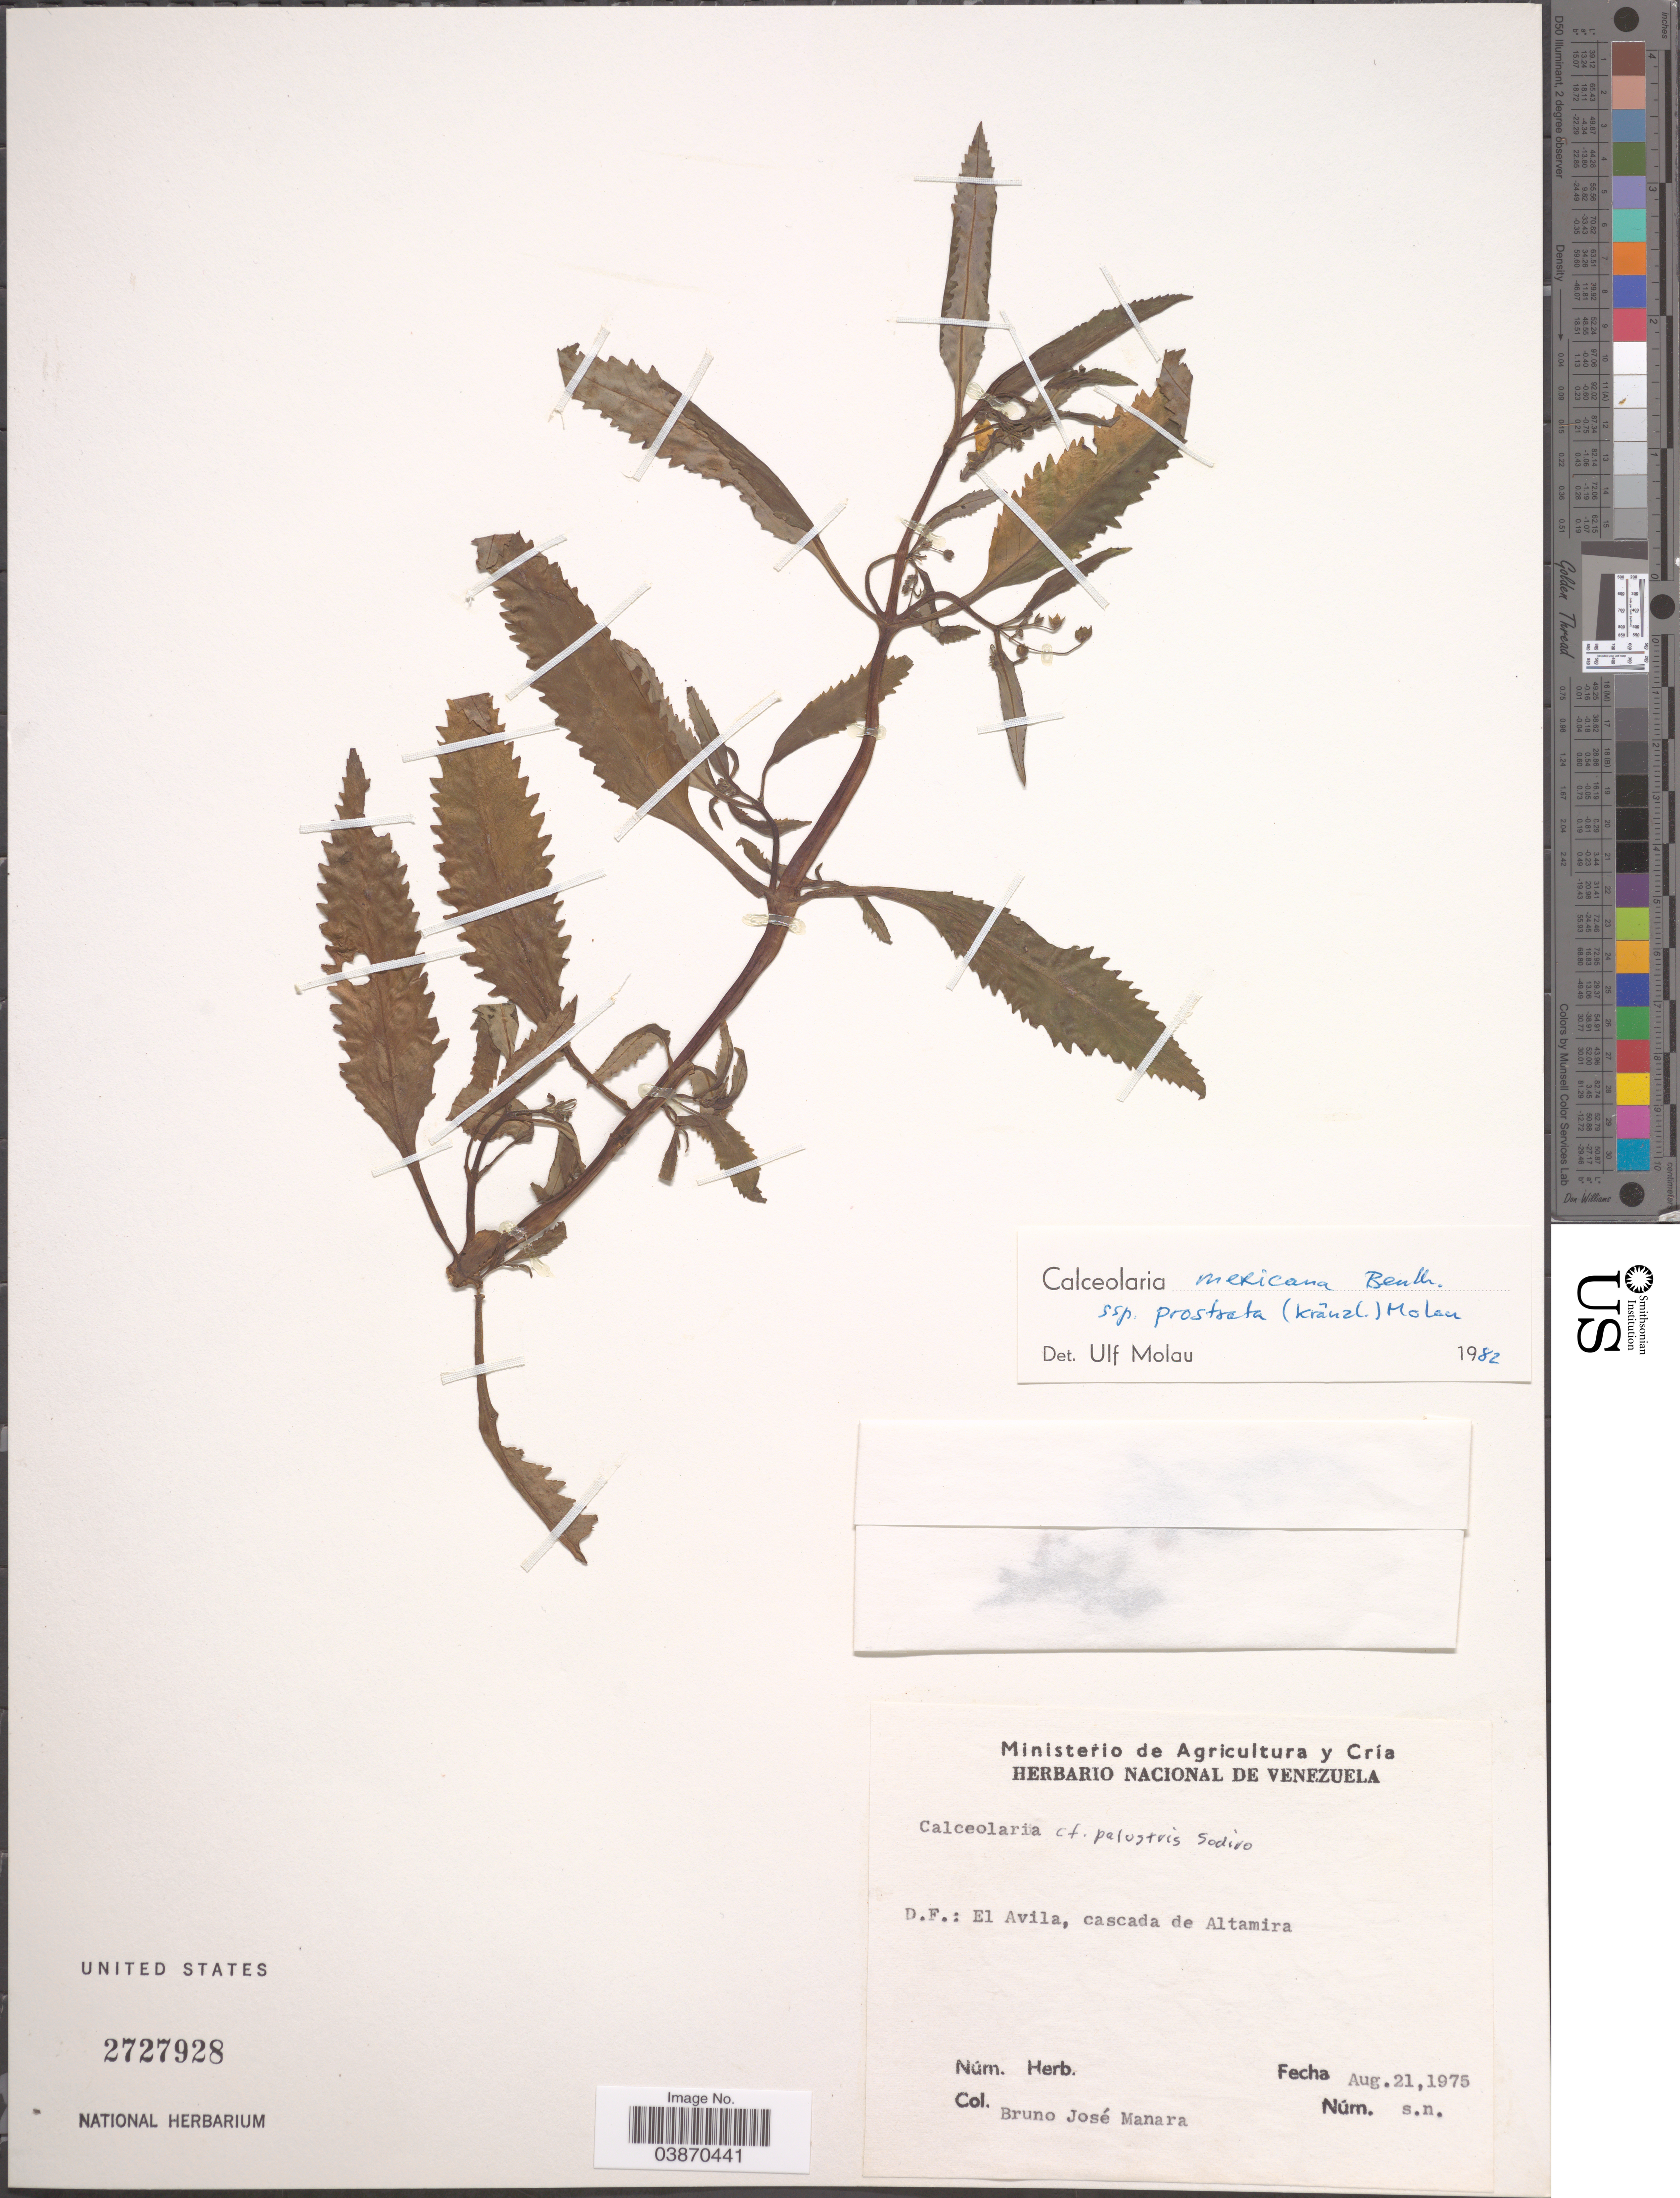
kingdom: Plantae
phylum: Tracheophyta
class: Magnoliopsida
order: Lamiales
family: Calceolariaceae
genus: Calceolaria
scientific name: Calceolaria mexicana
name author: Benth.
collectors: B. Manara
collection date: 1975-08-21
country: Venezuela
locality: D.F.: El Avila, cascada de Altamira.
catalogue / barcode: US 2727928